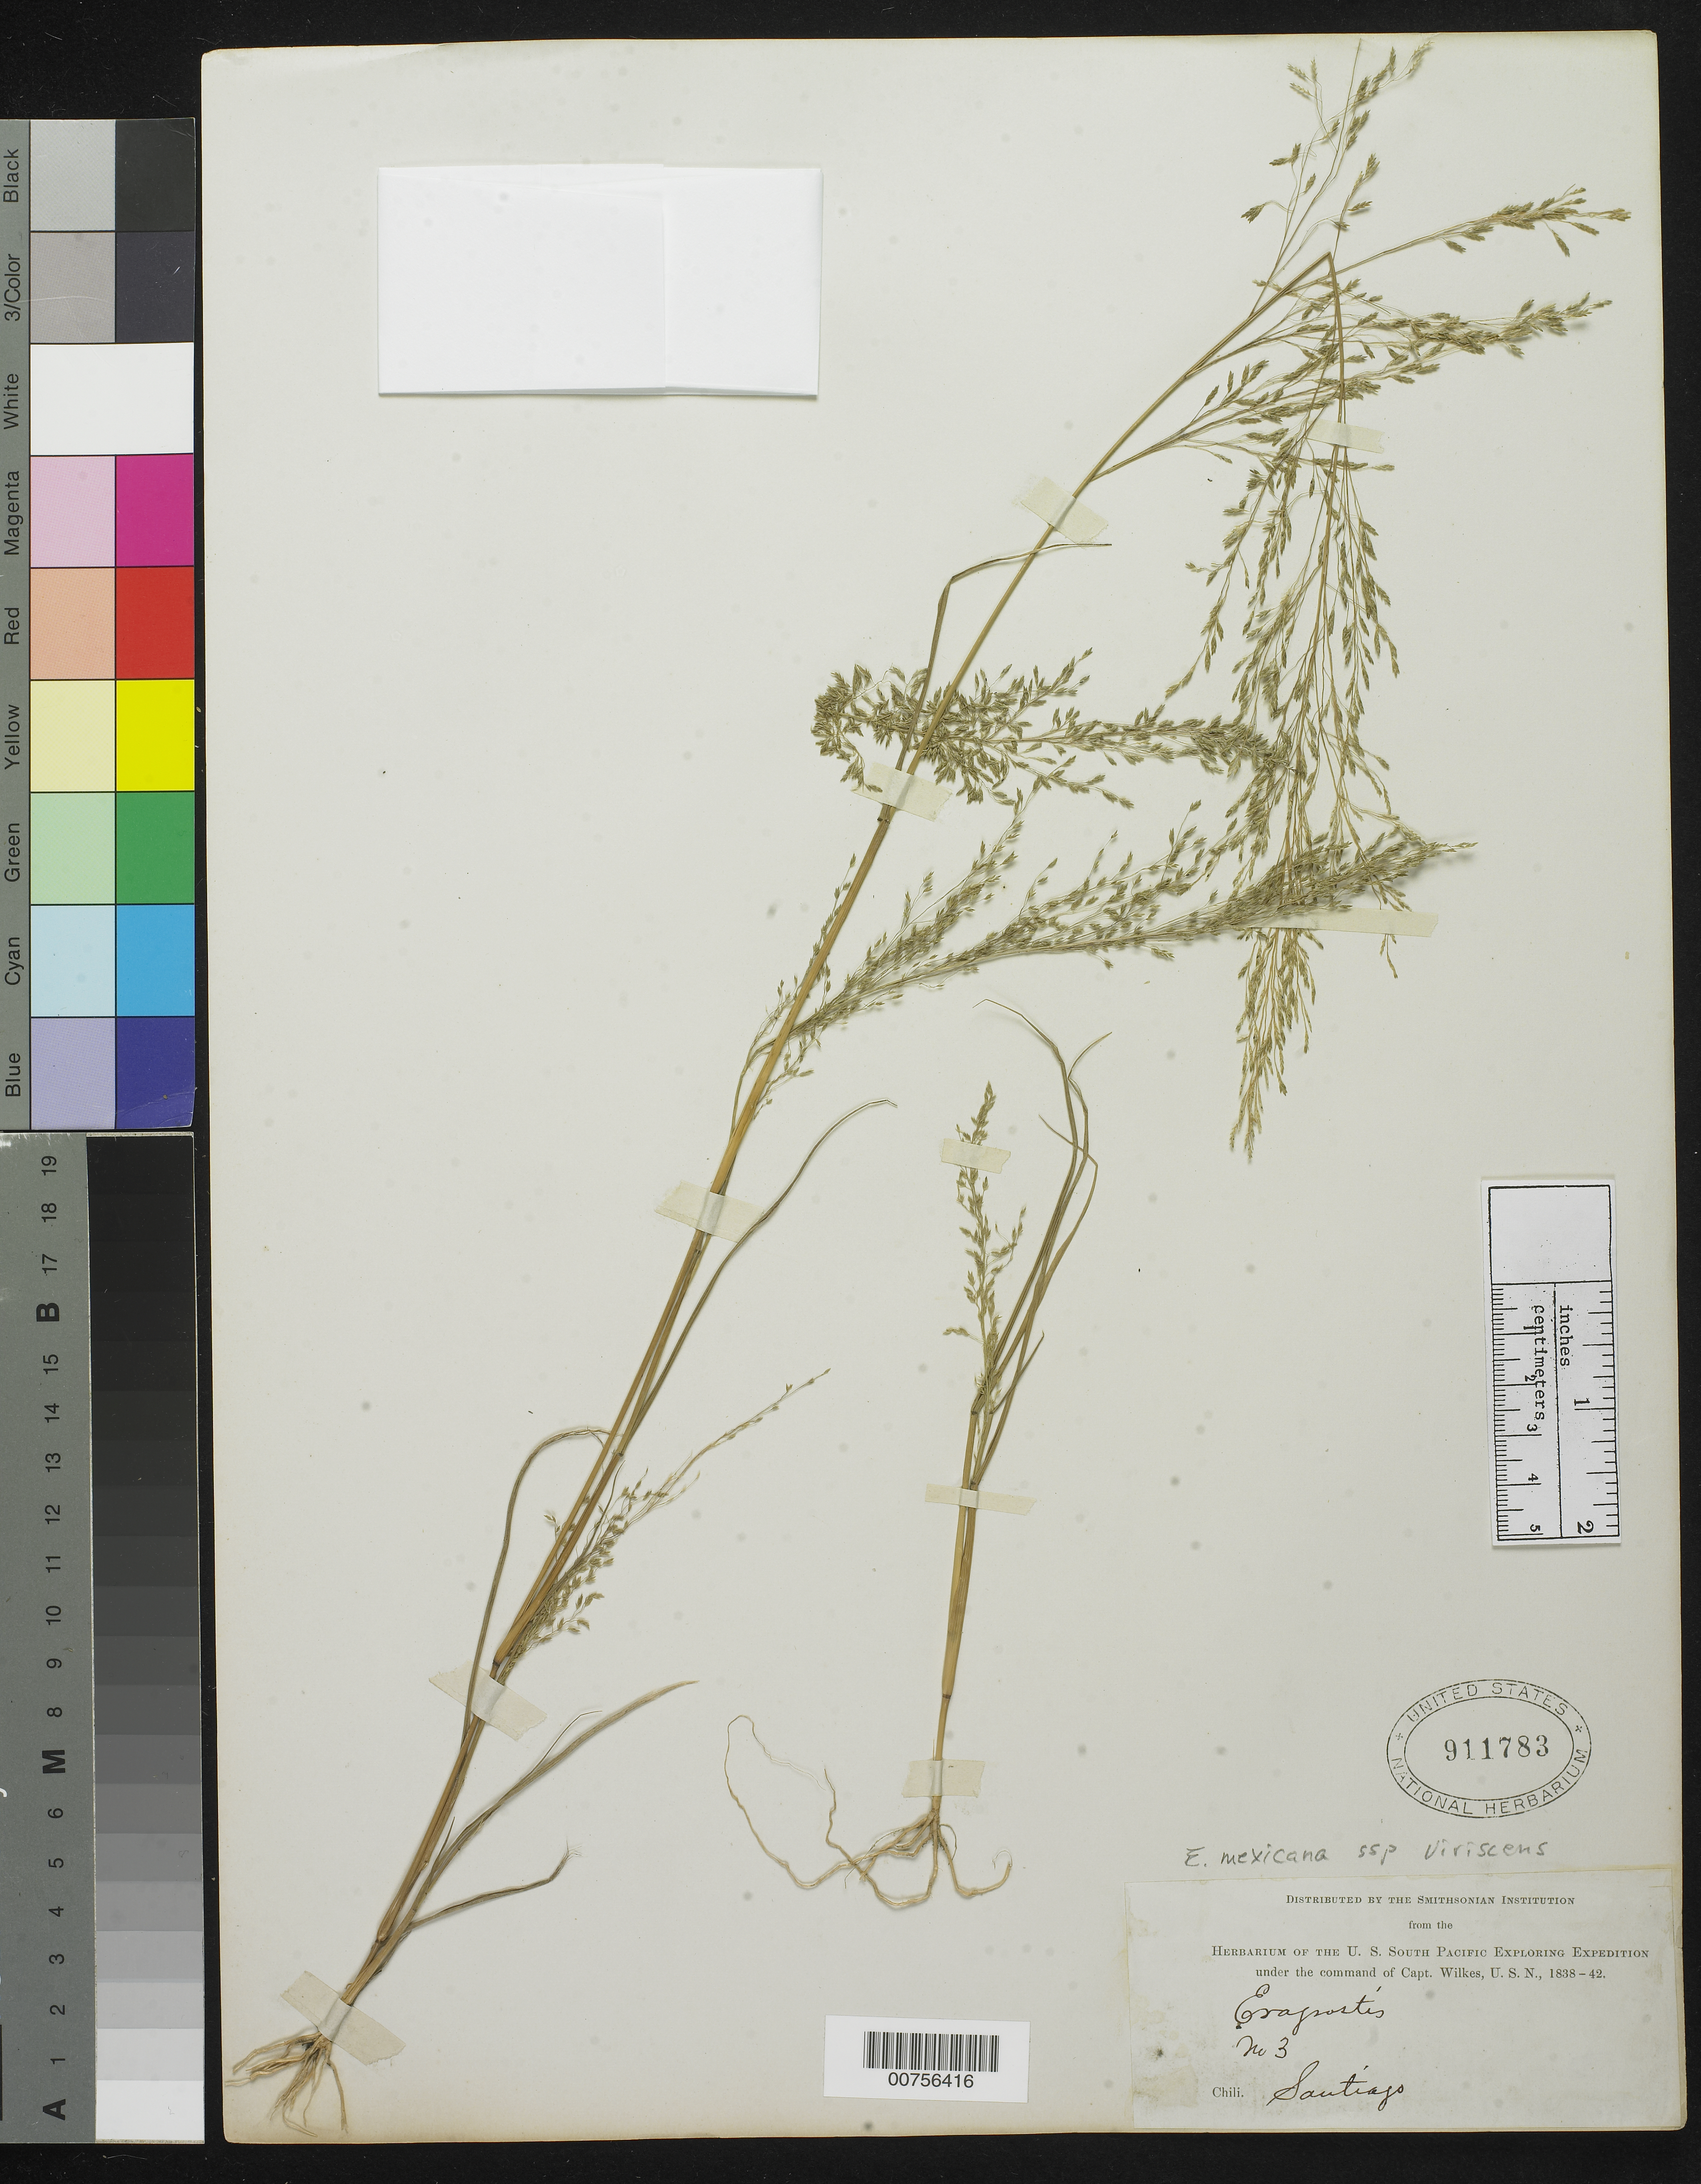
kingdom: Plantae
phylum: Tracheophyta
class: Liliopsida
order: Poales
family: Poaceae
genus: Eragrostis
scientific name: Eragrostis mexicana subsp. virescens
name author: (J. Presl) S.D. Koch & Sánchez Vega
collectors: Wilkes Explor. Exped.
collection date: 1838/1842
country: Chile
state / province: Región Metropolitana (RM)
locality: Chili Santiago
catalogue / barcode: US 911783